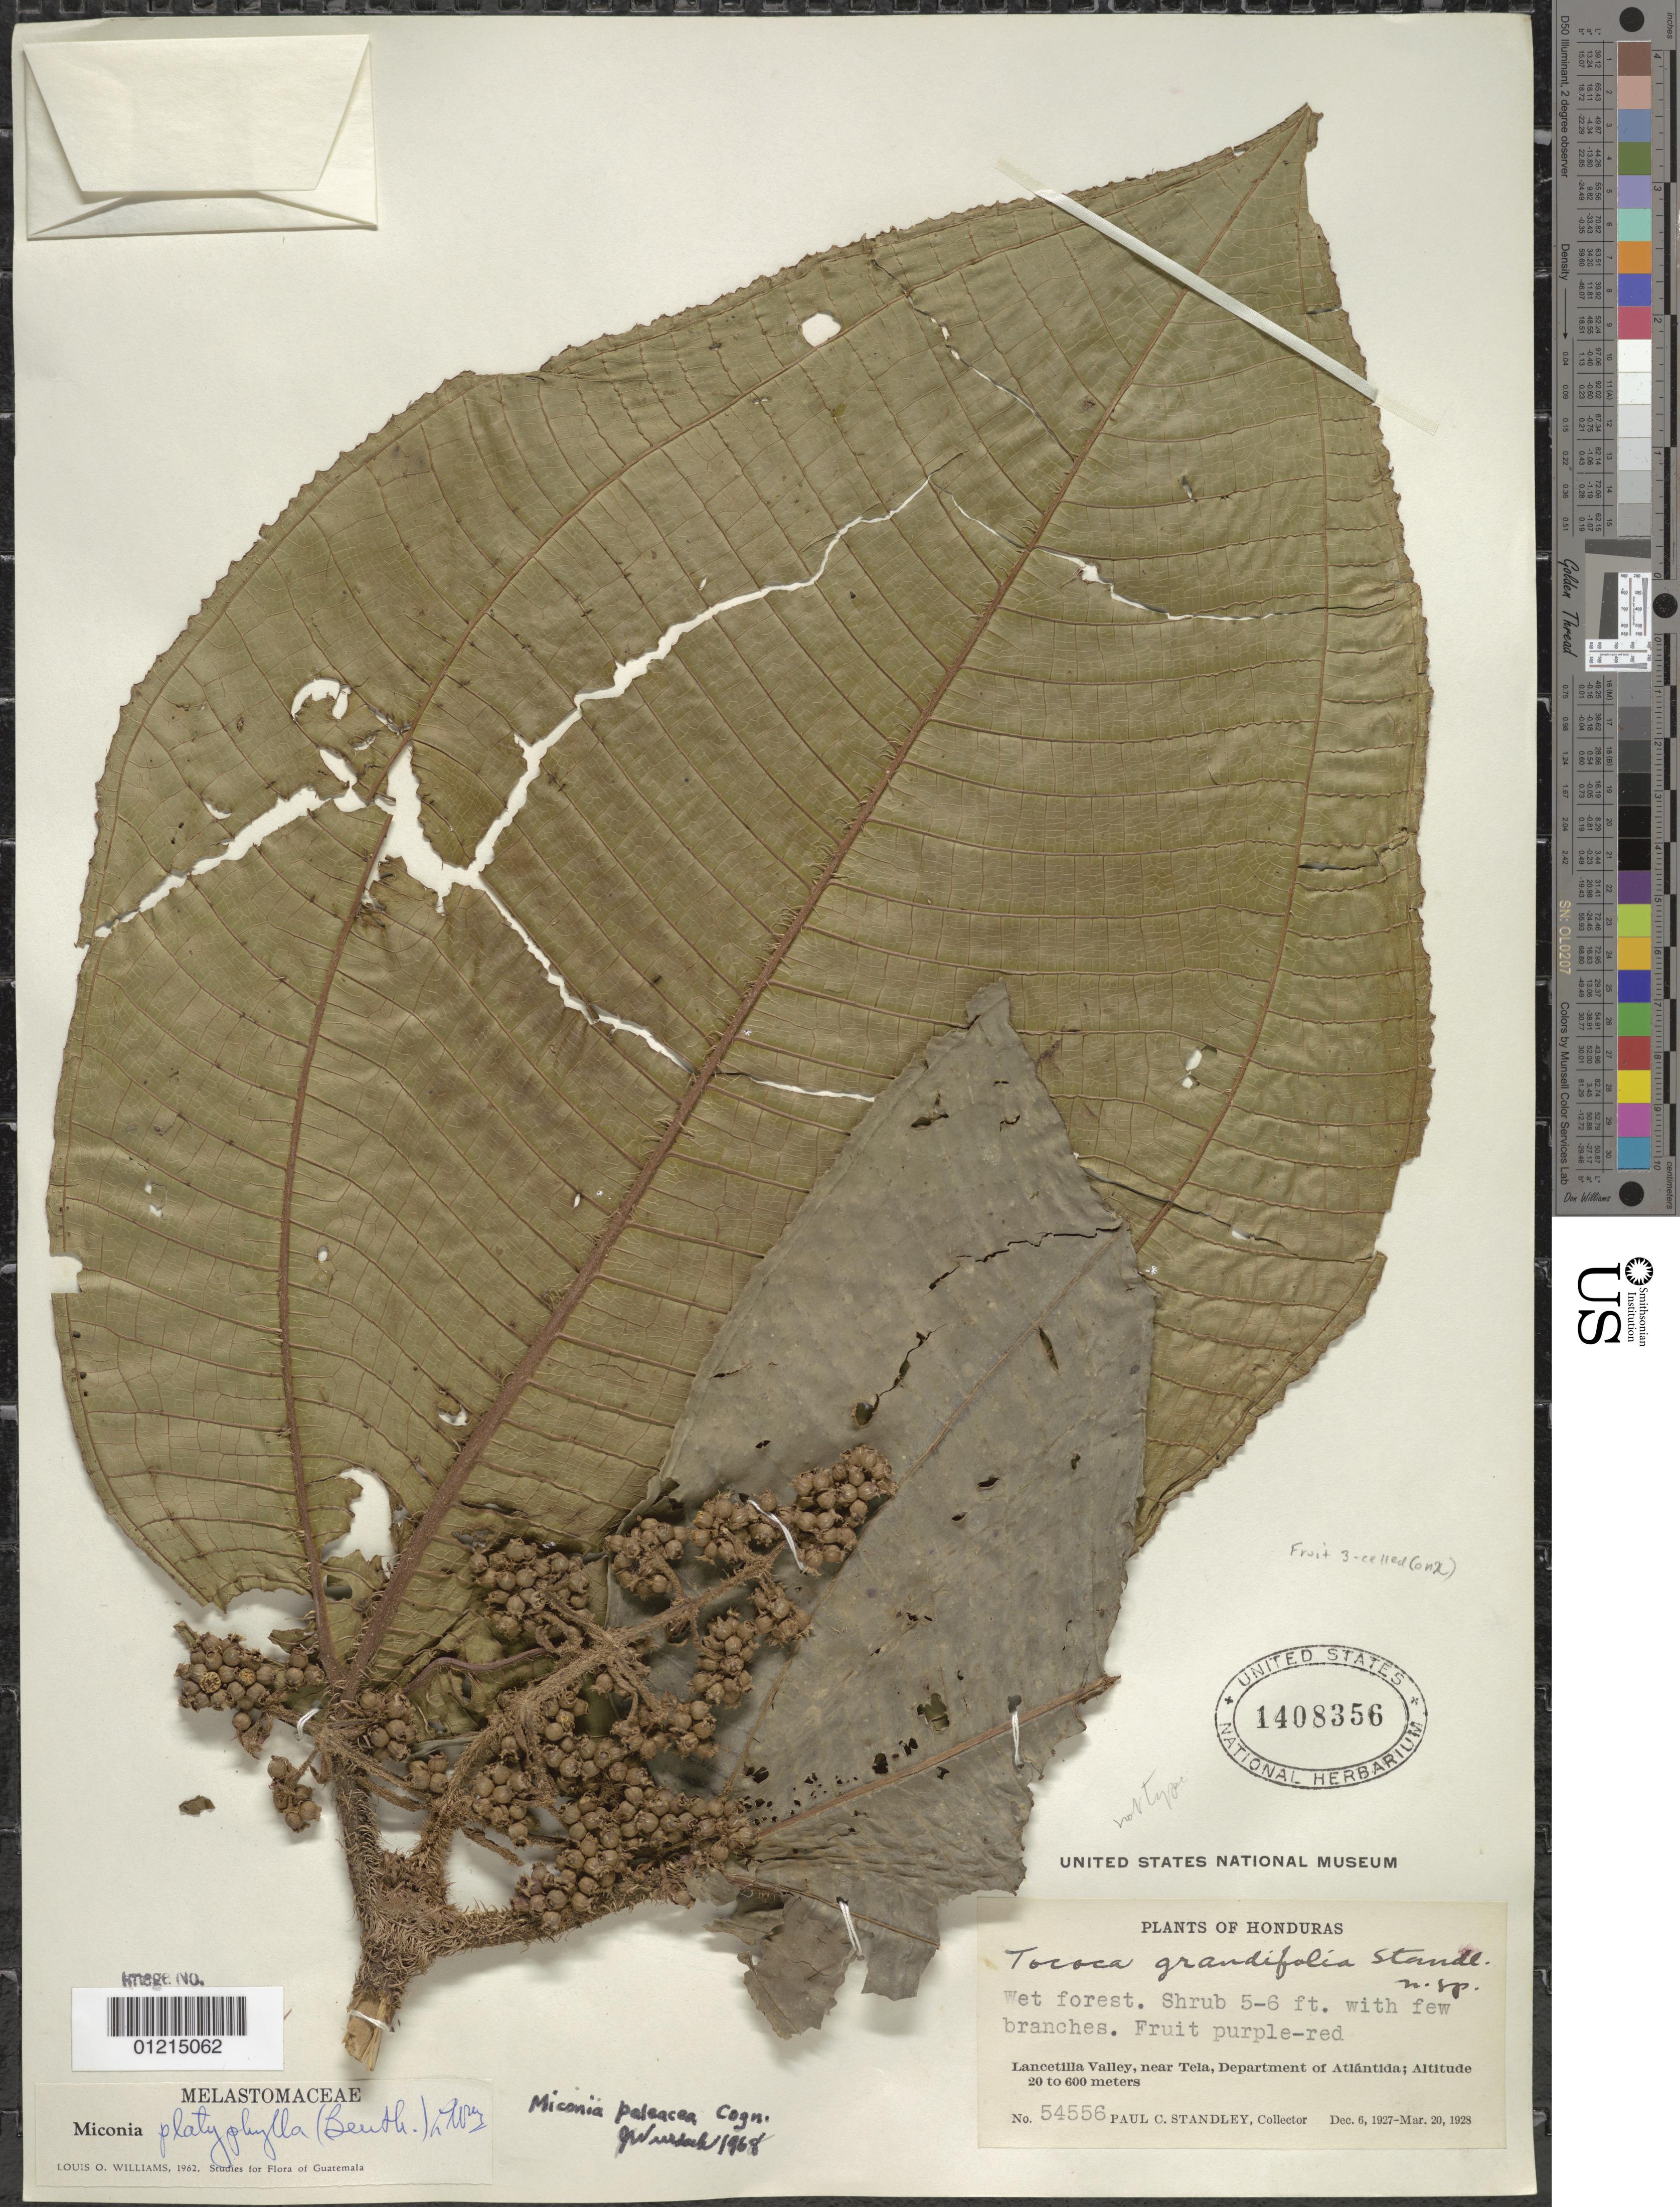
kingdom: Plantae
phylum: Tracheophyta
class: Magnoliopsida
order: Myrtales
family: Melastomataceae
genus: Miconia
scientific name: Miconia paleacea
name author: Cogn.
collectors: P. C. Standley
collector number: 54556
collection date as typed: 06 Dec 1927 to 20 Mar 1928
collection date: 1927-12-06/1928-03-20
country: Honduras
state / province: Atlántida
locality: Lancetilla Valley, near Tela.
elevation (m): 20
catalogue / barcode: US 1408356